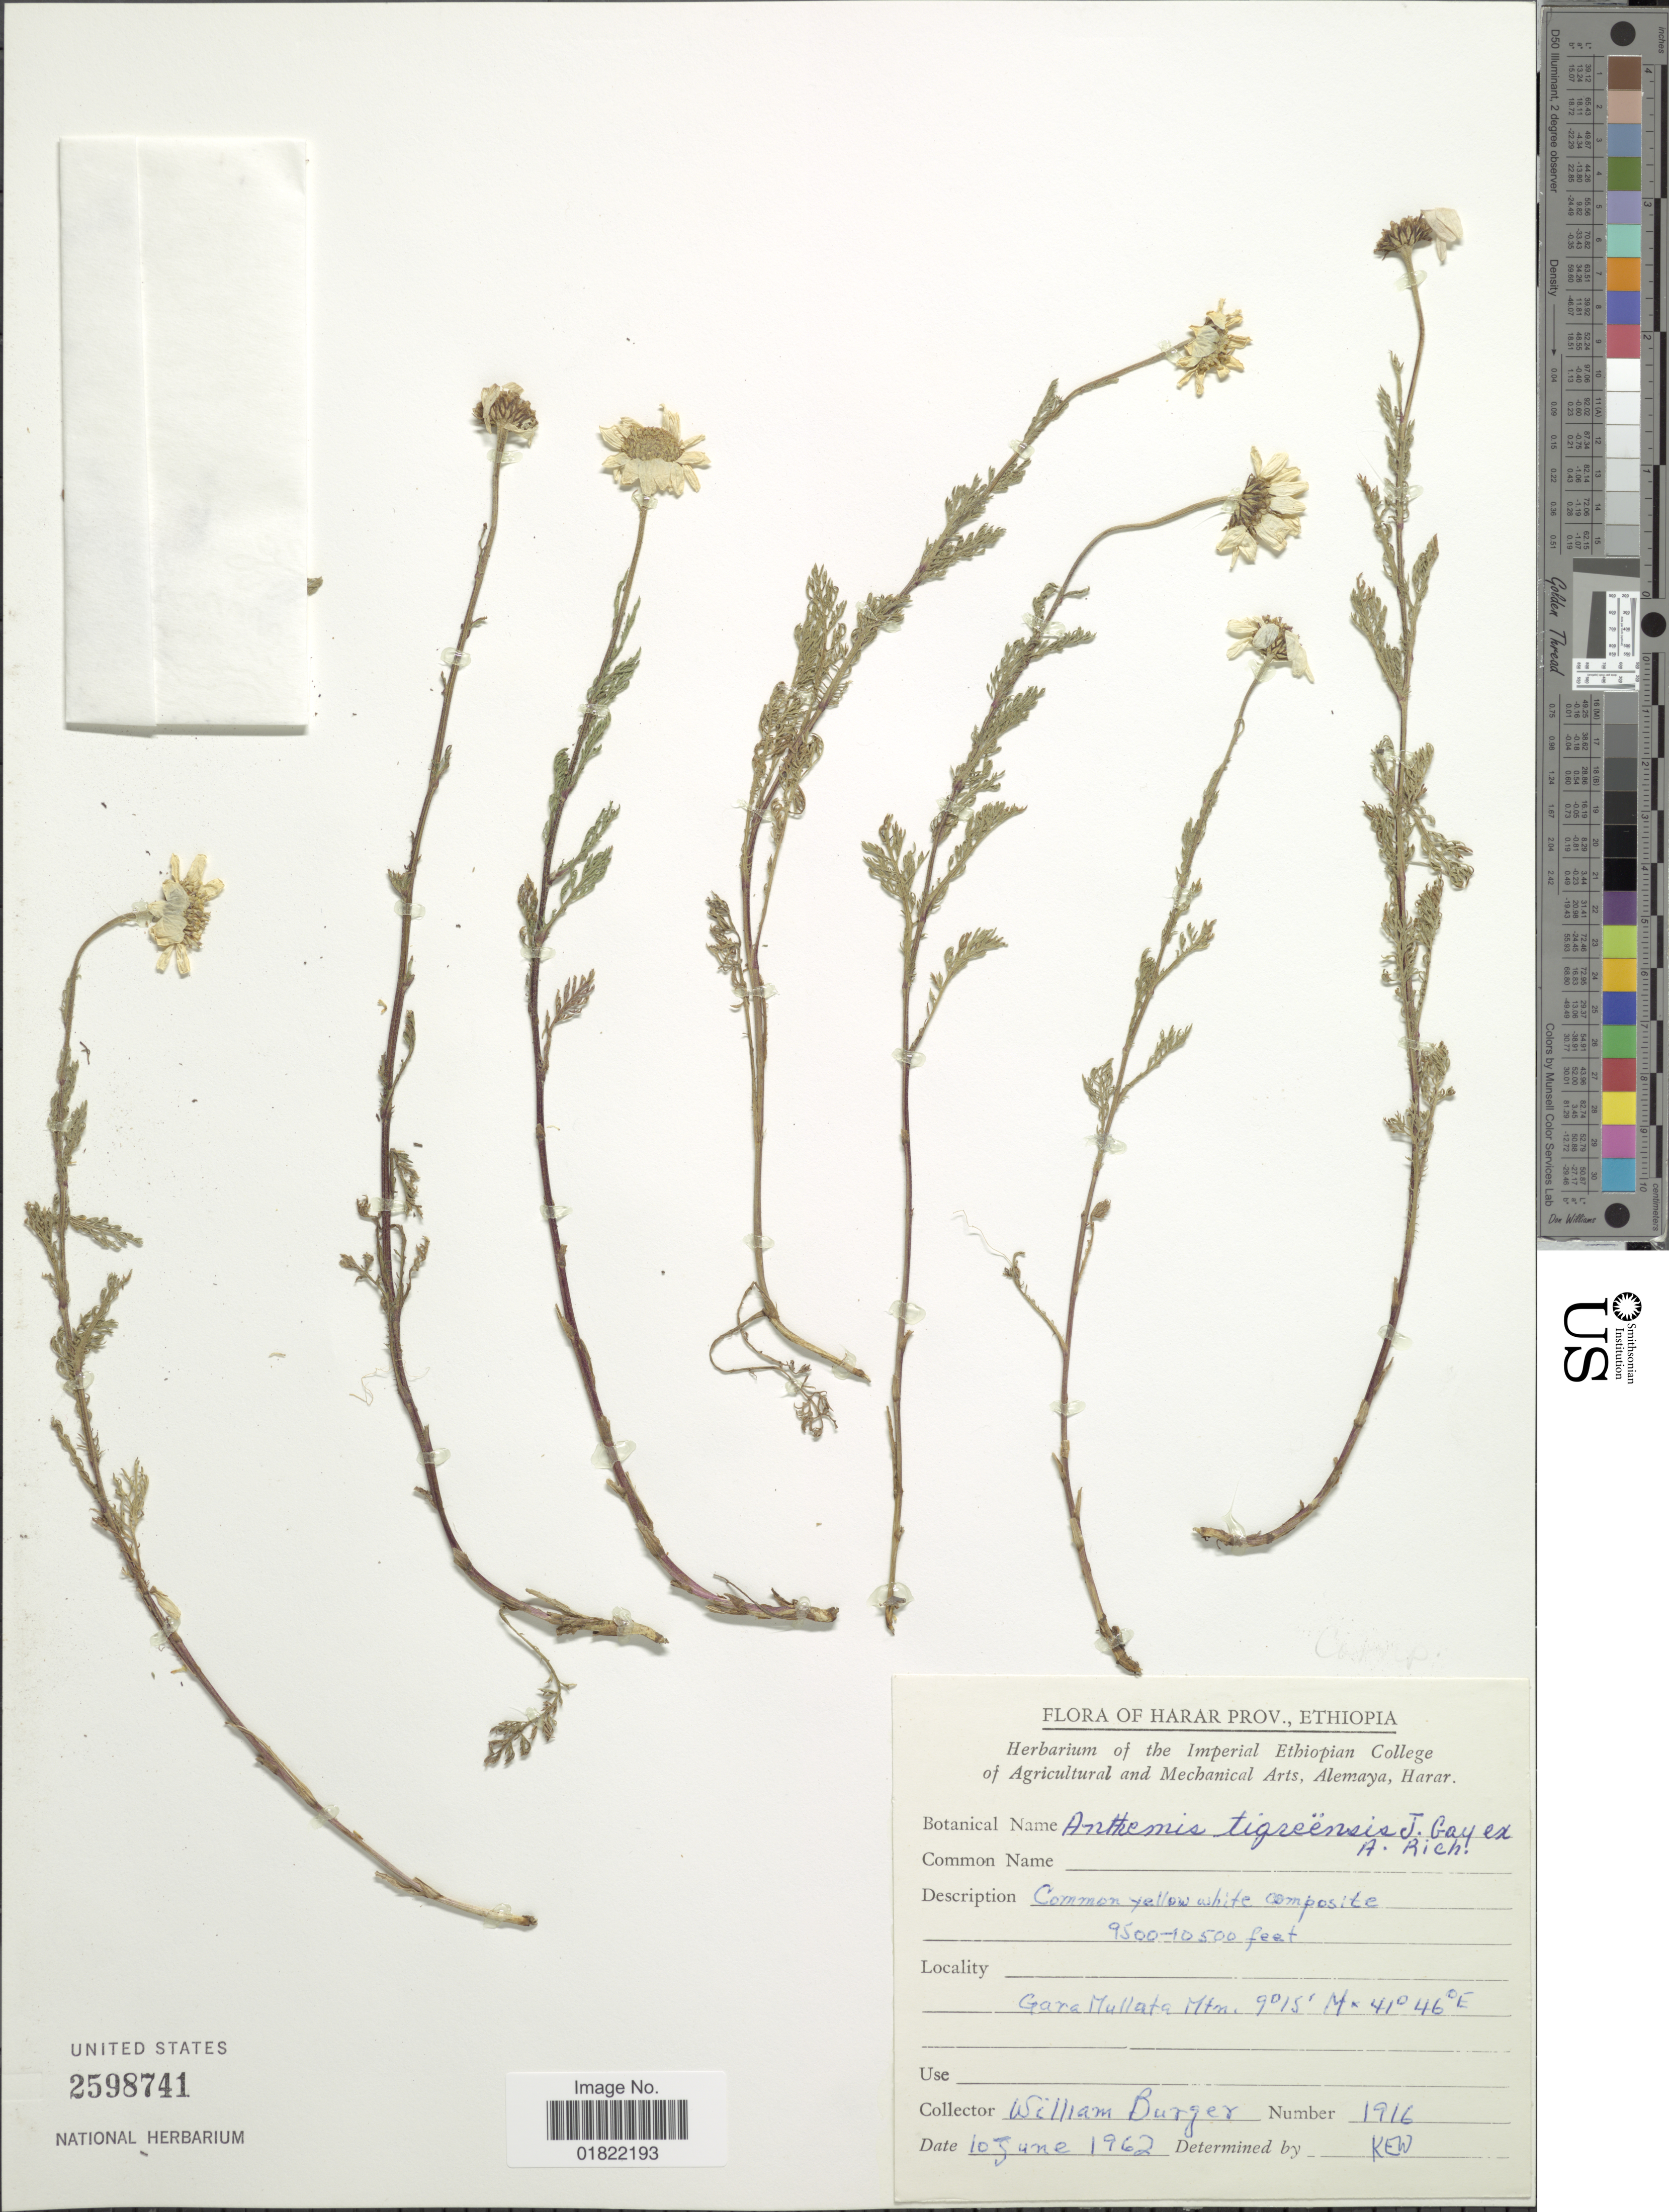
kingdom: Plantae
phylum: Tracheophyta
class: Magnoliopsida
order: Asterales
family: Asteraceae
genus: Anthemis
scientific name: Anthemis tigrensis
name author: J. Gay & A. Rich.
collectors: W. Burger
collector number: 1916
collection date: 1962-06-10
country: Ethiopia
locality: Harar Prov., Ethiopia, Gara Mullata Mtn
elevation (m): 2896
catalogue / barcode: US 2598741